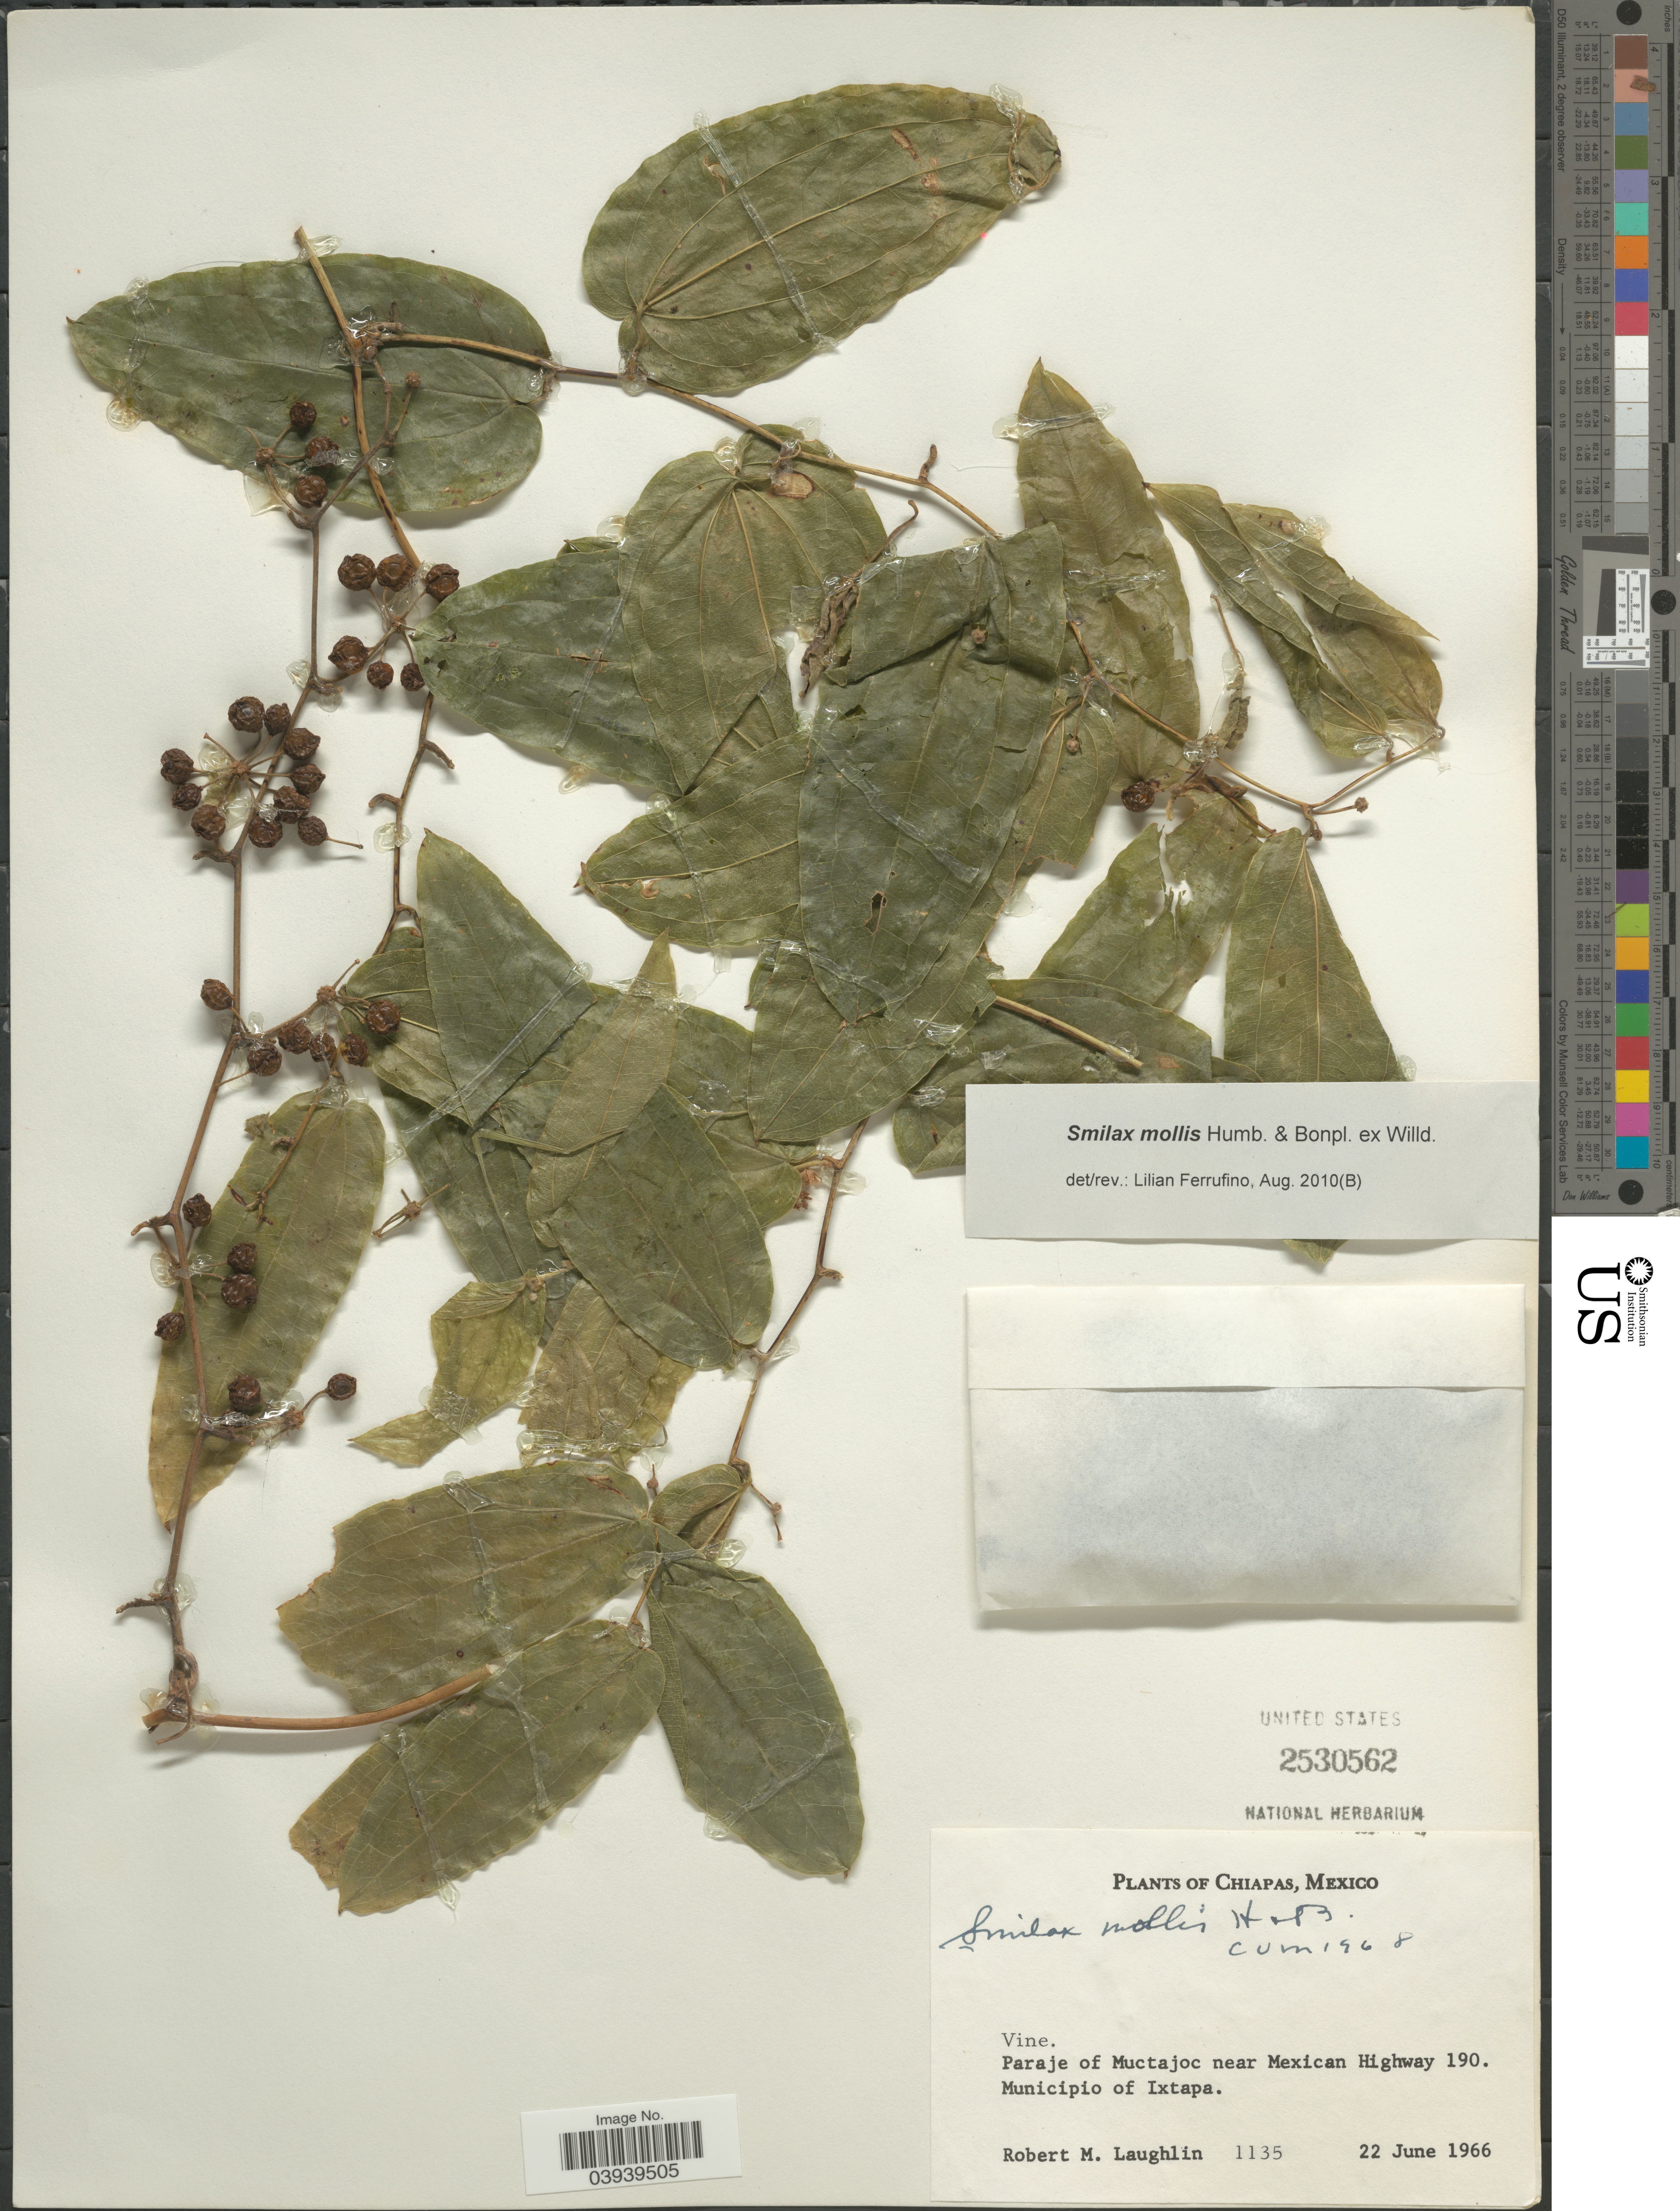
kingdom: Plantae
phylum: Tracheophyta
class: Liliopsida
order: Liliales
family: Smilacaceae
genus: Smilax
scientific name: Smilax mollis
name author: Humb. & Bonpl. ex Willd.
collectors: R. M. Laughlin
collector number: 1135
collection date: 1966-06-22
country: Mexico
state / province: Chiapas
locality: Paraje of Muctajoc near Mexican Highway 190. Municipio of Ixtapa.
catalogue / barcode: US 2530562